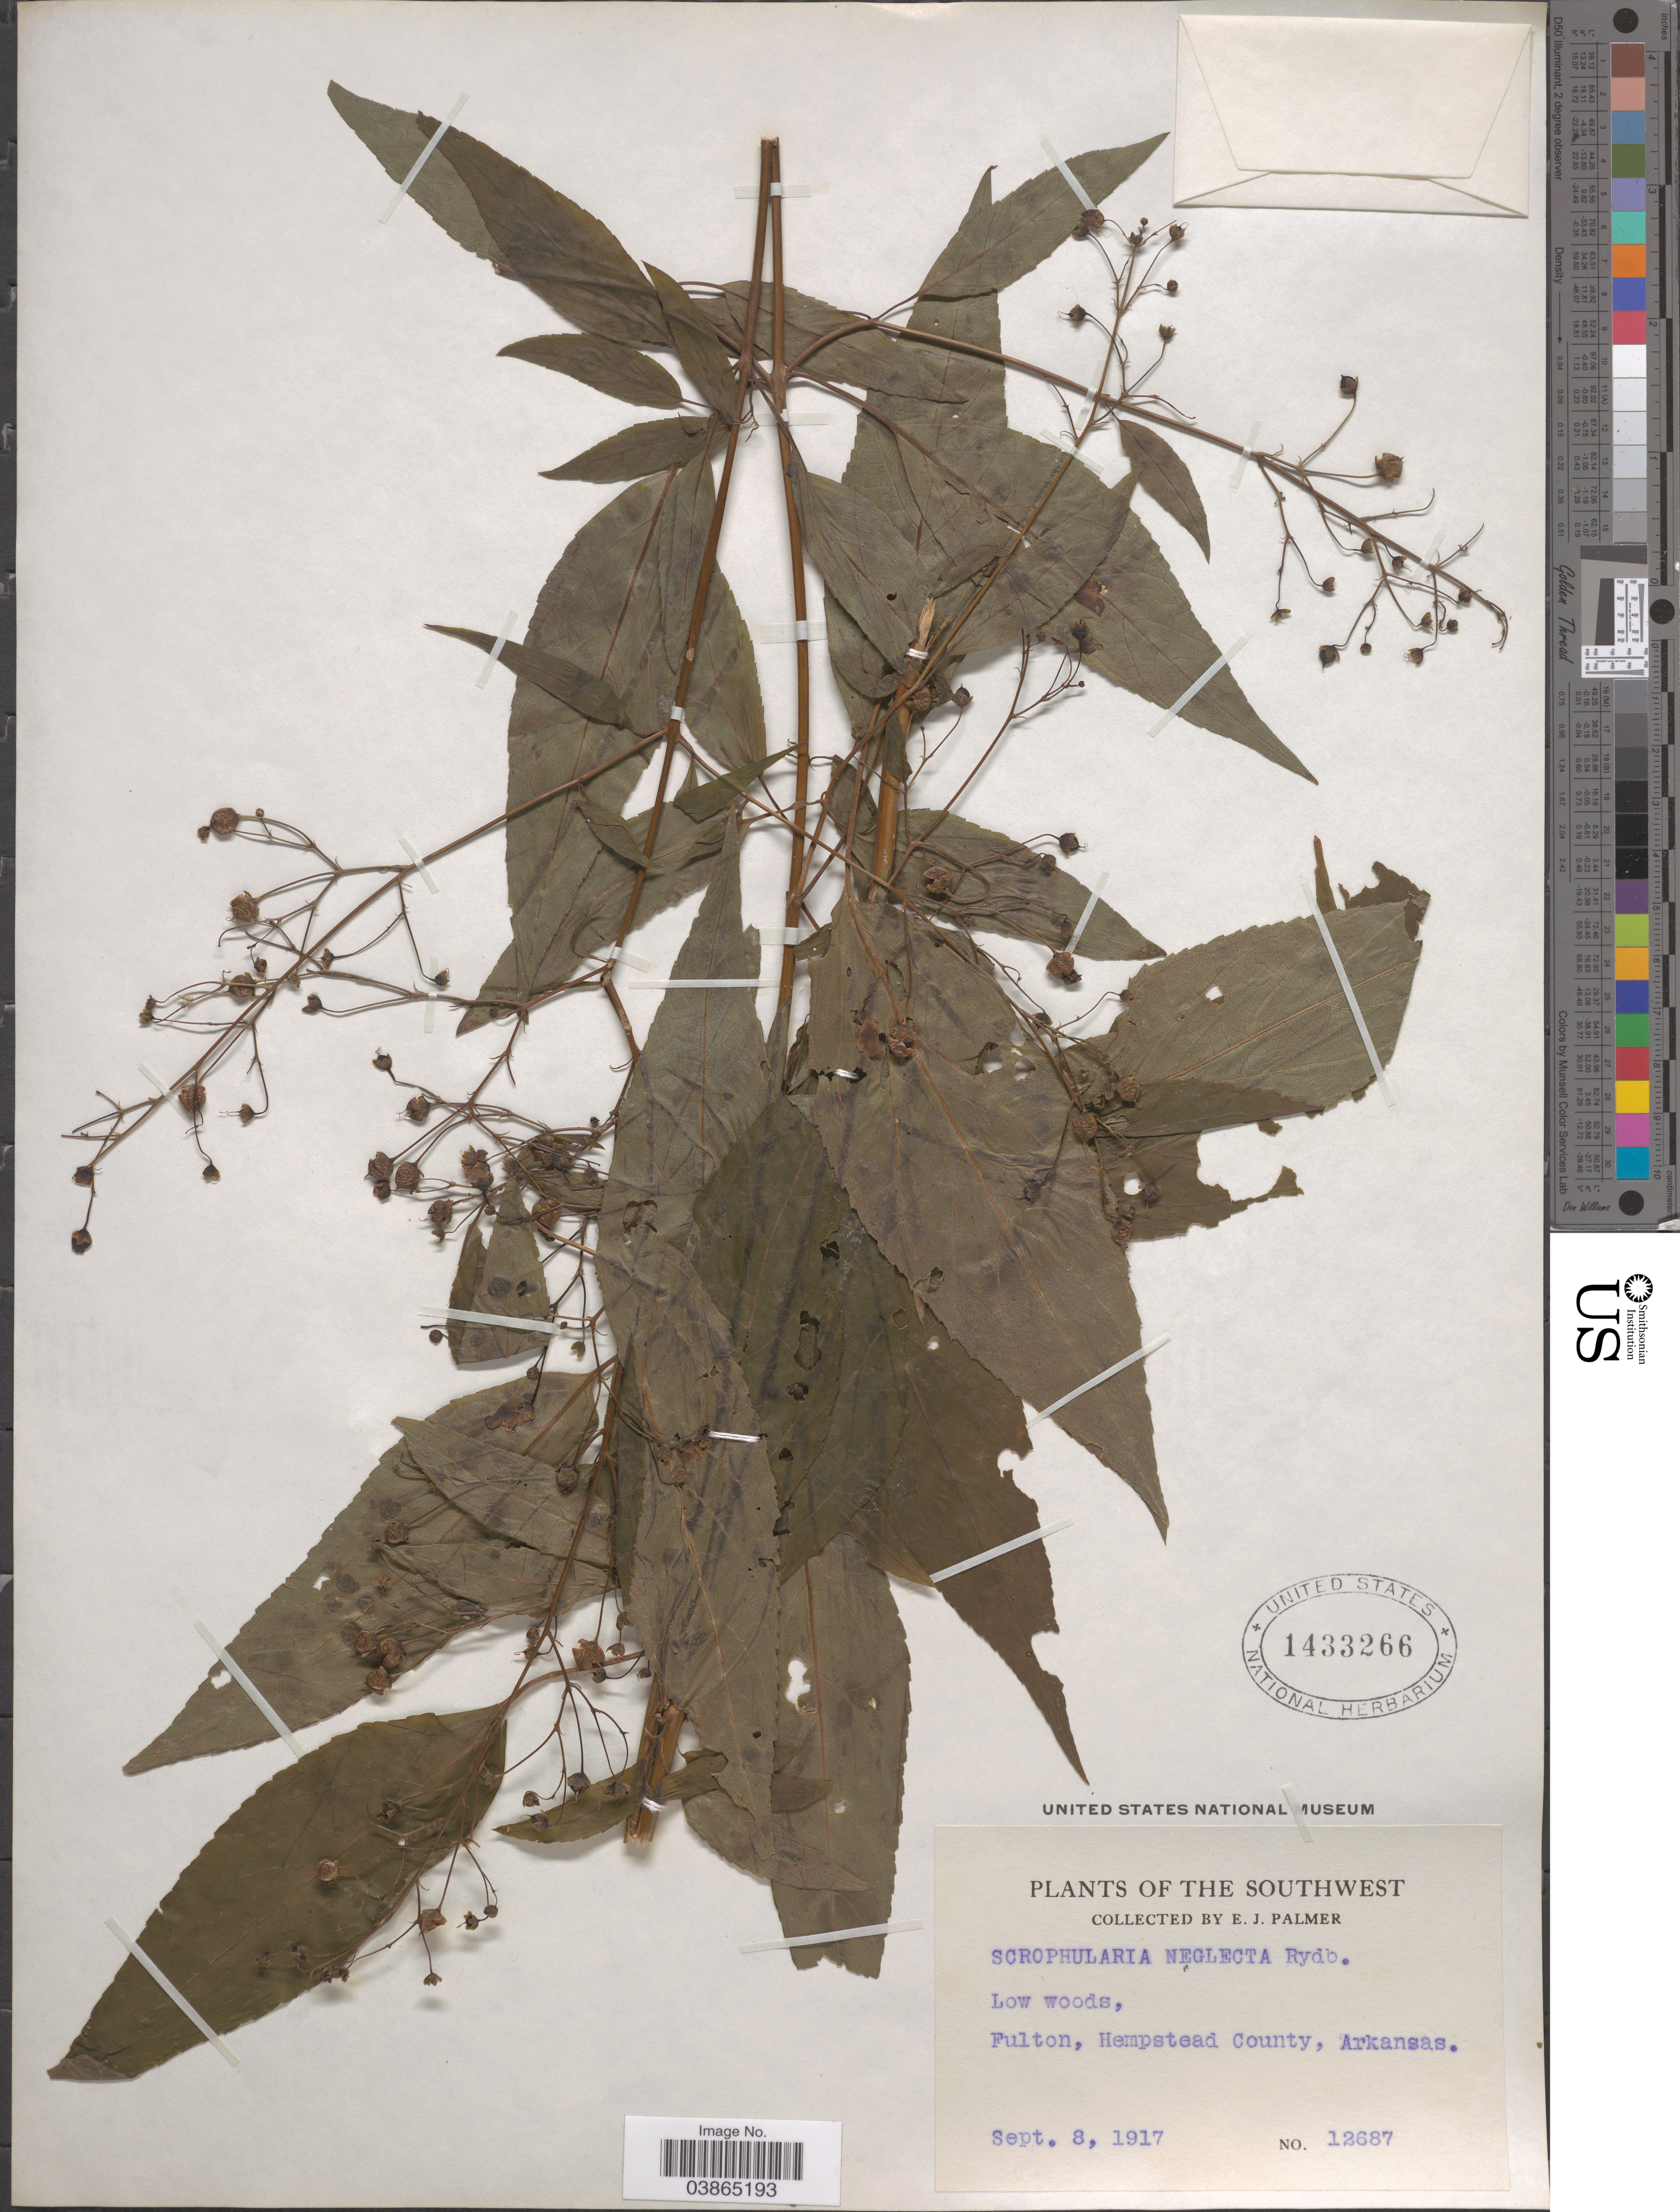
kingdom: Plantae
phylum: Tracheophyta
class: Magnoliopsida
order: Lamiales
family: Scrophulariaceae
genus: Scrophularia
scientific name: Scrophularia neglecta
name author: Rydb. in Small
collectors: E. J. Palmer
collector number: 12687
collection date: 1917-09-08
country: United States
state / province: Arkansas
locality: Southwest. Fulton, Hempstead County.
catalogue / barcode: US 1433266